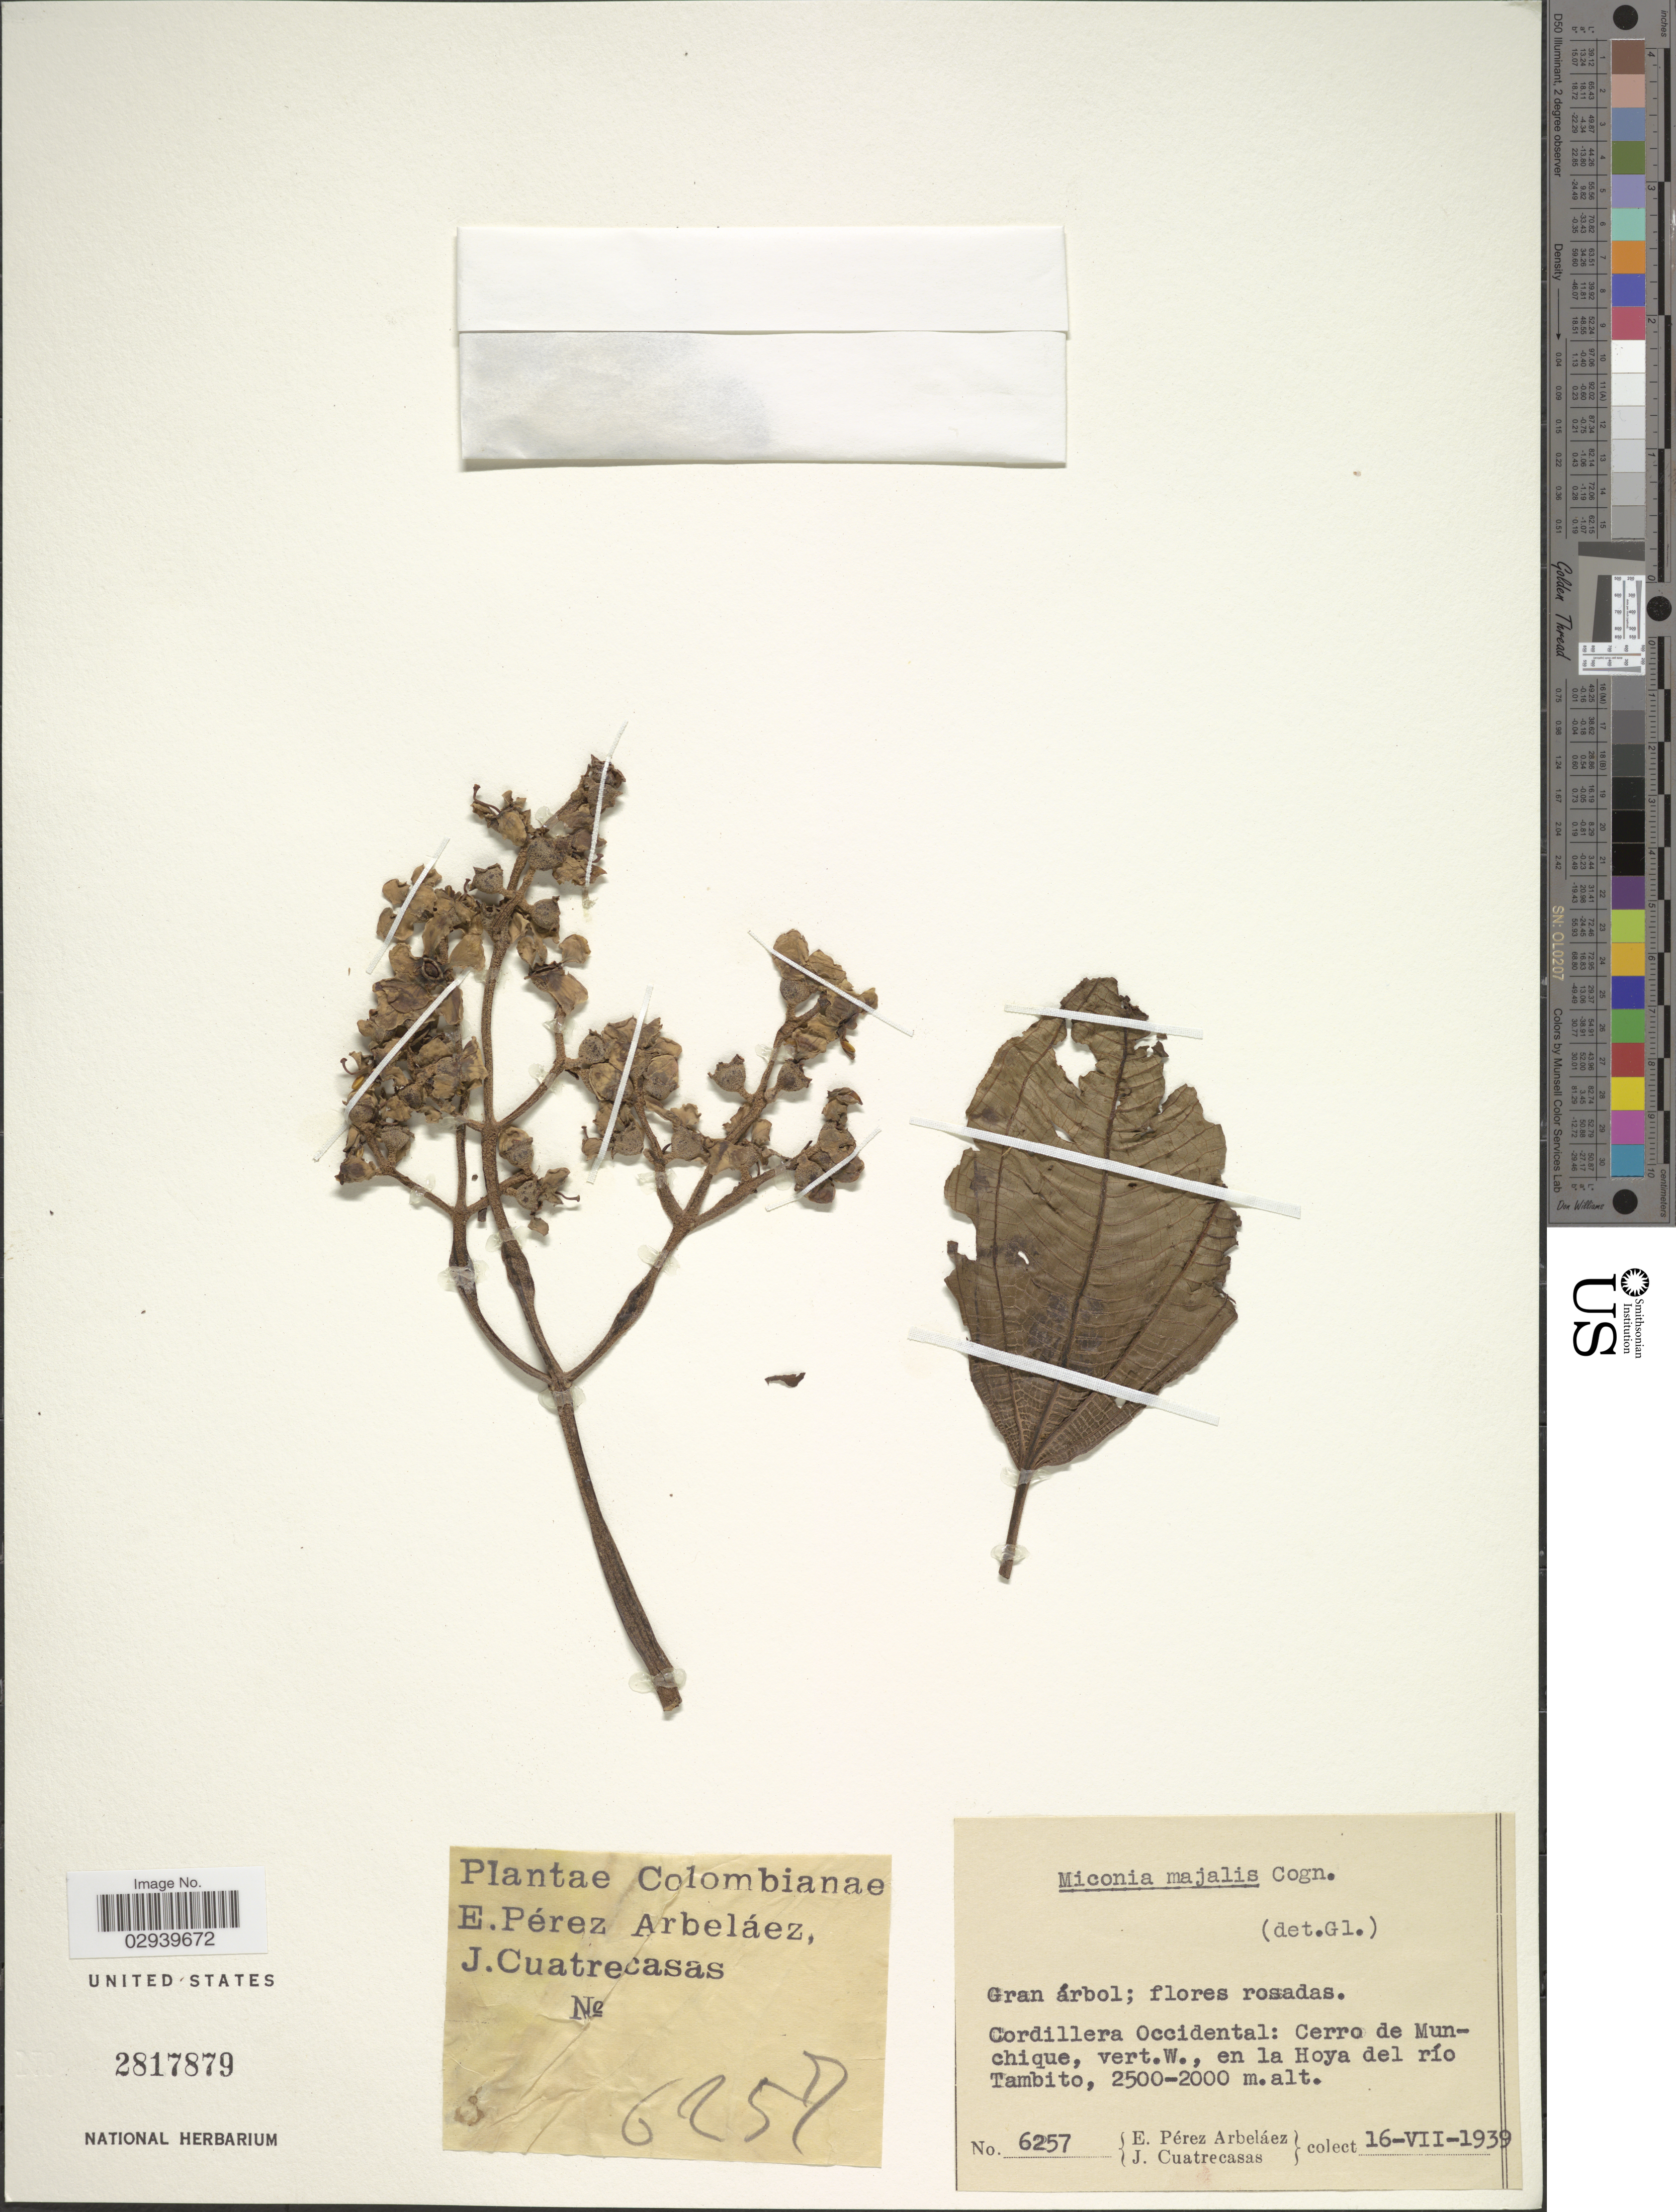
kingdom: Plantae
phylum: Tracheophyta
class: Magnoliopsida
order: Myrtales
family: Melastomataceae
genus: Miconia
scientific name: Miconia grandiflora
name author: Cogn.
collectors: E. Pérez Arbeláez & J. Cuatrecasas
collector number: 6257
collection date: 1939-07-16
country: Colombia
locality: Cordillera Occidental: Cerro de Munchique, vert. W., en la Hoya del río Tambito.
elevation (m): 2000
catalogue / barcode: US 2817879